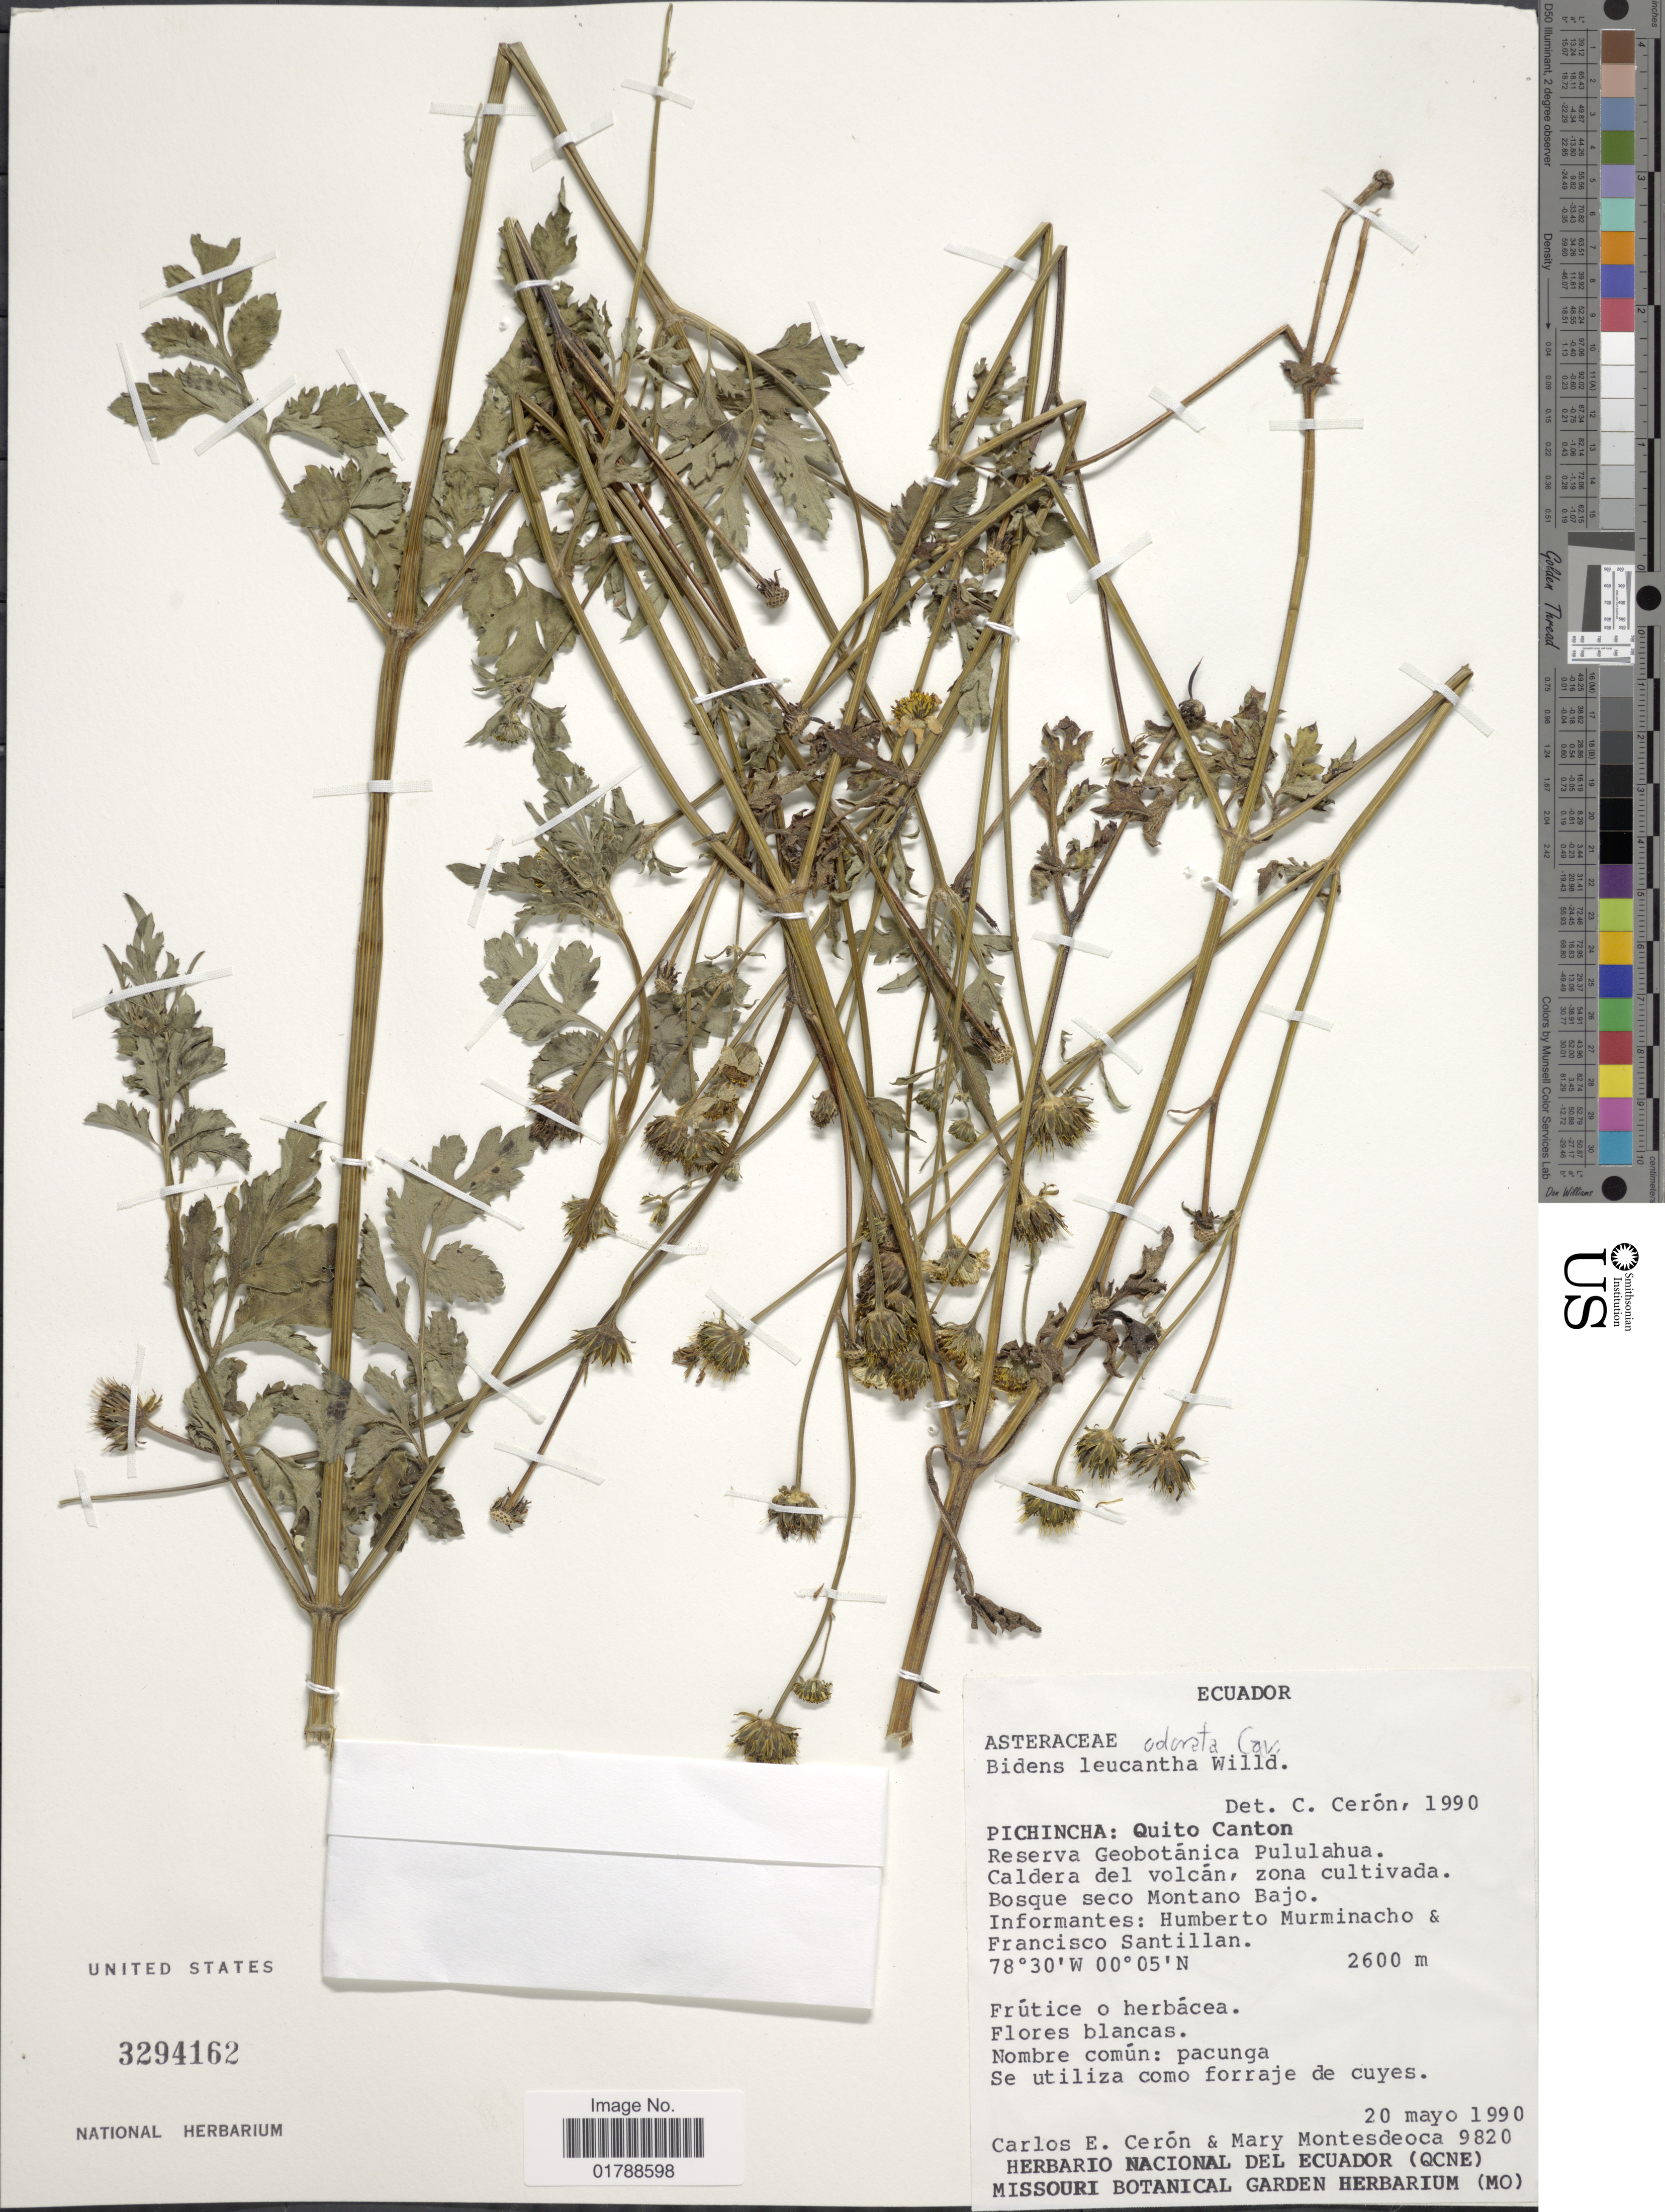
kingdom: Plantae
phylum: Tracheophyta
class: Magnoliopsida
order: Asterales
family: Asteraceae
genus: Bidens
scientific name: Bidens odorata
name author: Cav.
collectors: C. E. Cerón M. & M. Montesdeoca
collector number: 9820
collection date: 1990-05-20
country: Ecuador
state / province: Pichincha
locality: Quito Canton. Reserva Geobotánica Pululahua. Caldera del volcán, zona cultivada. Bosque seco Montano Bajo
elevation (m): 2600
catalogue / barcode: US 3294162